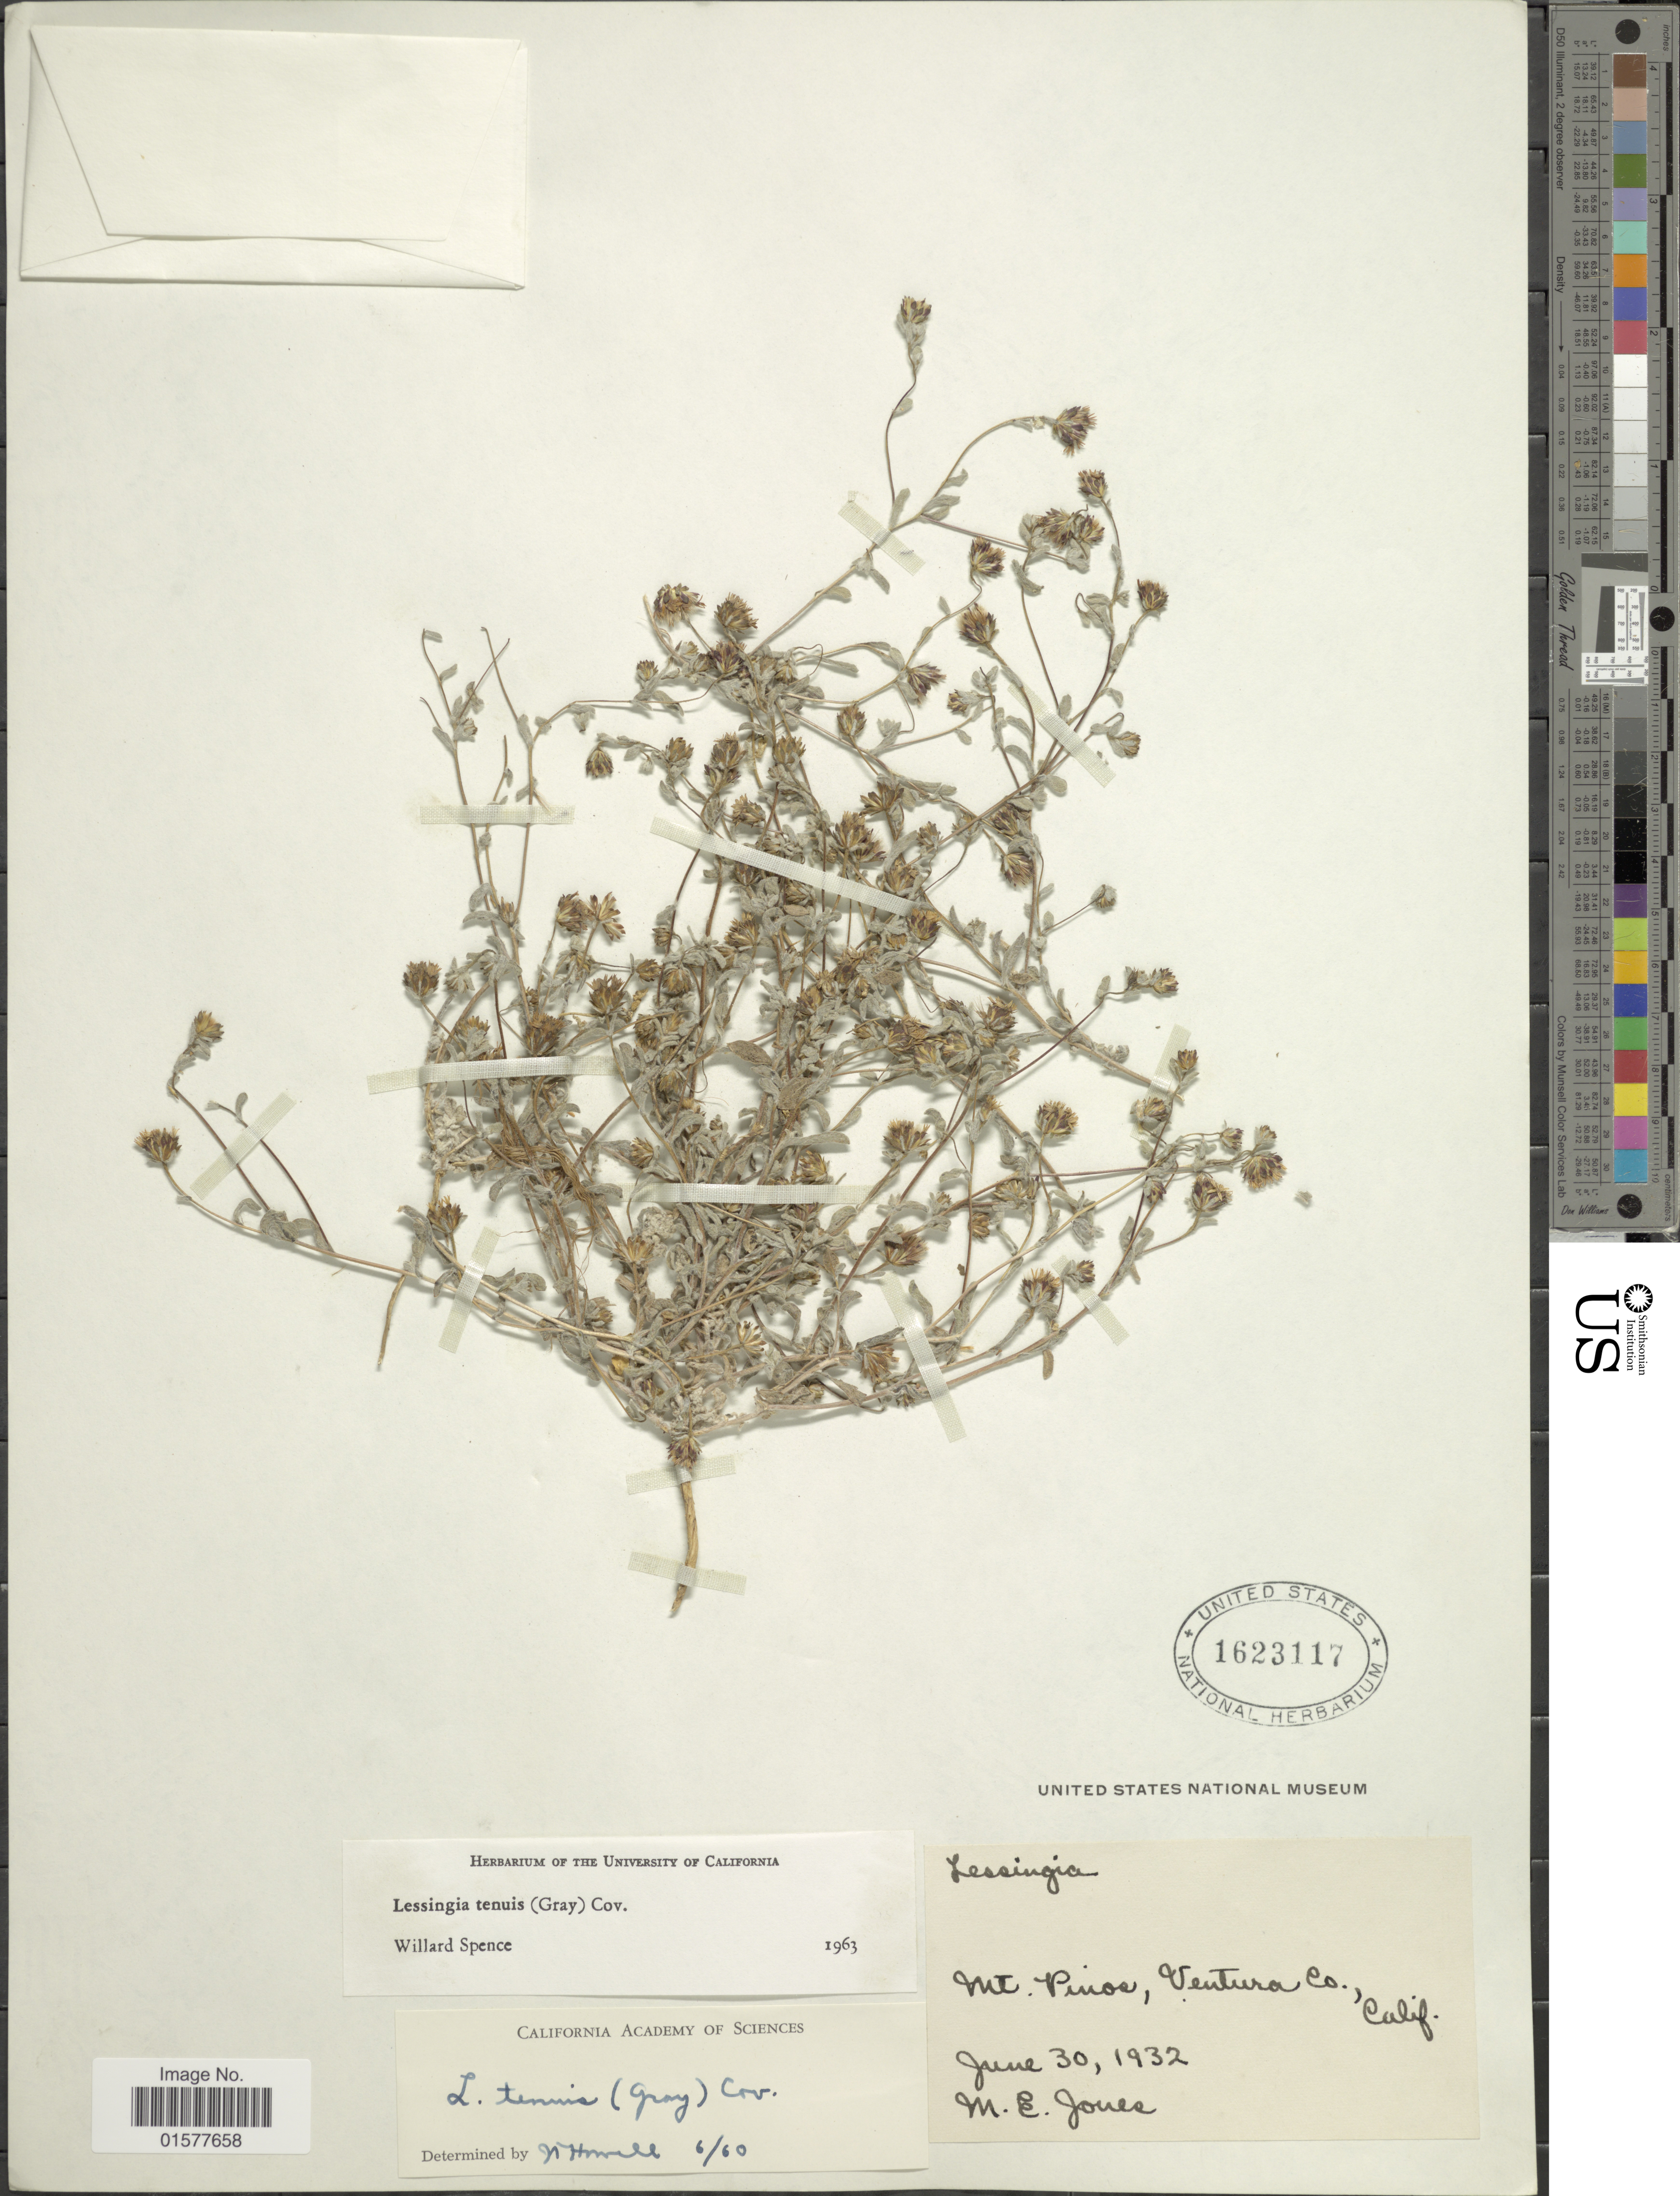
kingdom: Plantae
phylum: Tracheophyta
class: Magnoliopsida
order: Asterales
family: Asteraceae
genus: Lessingia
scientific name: Lessingia tenuis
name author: (A. Gray) Coville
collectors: M. E. Jones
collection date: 1932-06-30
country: United States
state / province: California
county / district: Ventura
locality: Mt. Pinos, Ventura Co.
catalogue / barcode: US 1623117